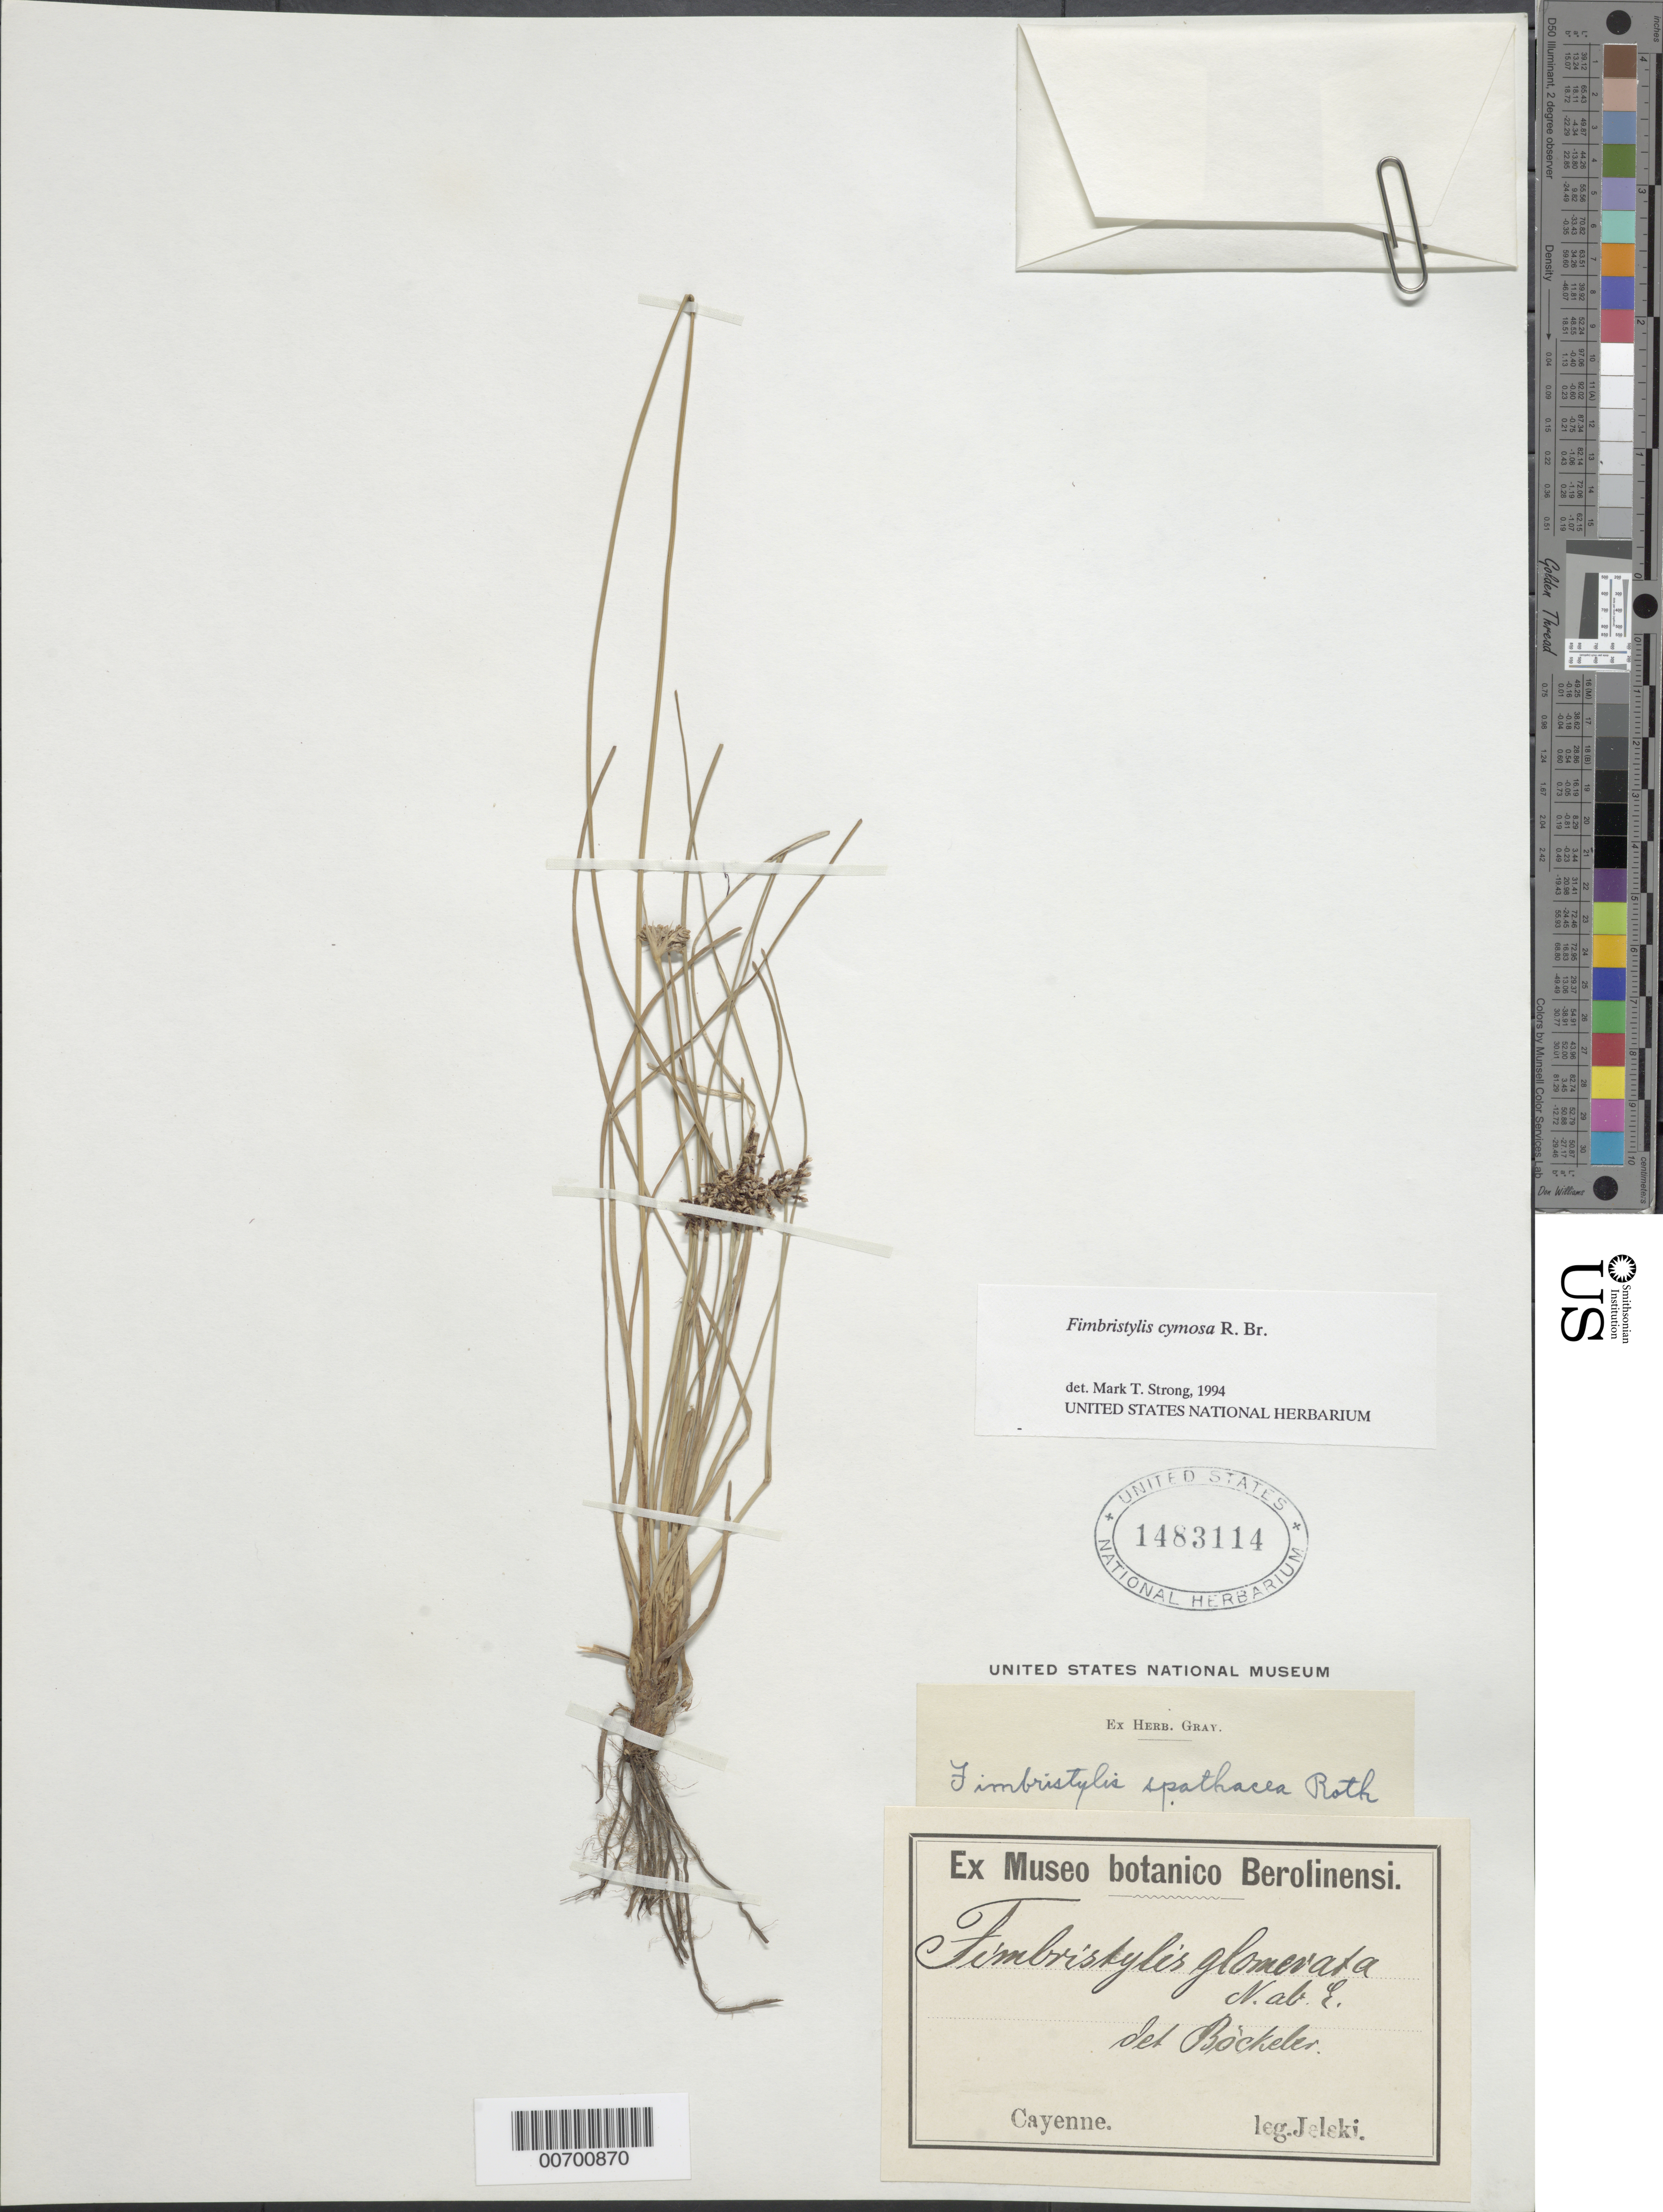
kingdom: Plantae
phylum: Tracheophyta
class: Liliopsida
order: Poales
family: Cyperaceae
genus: Fimbristylis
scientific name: Fimbristylis cymosa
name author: R. Br.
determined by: Strong, M. T., (US), Smithsonian Institution - National Museum of Natural History (UNITED STATES)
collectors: H. Jelski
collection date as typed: s.d.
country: French Guiana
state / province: Cayenne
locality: Cayenne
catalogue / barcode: US 1483114